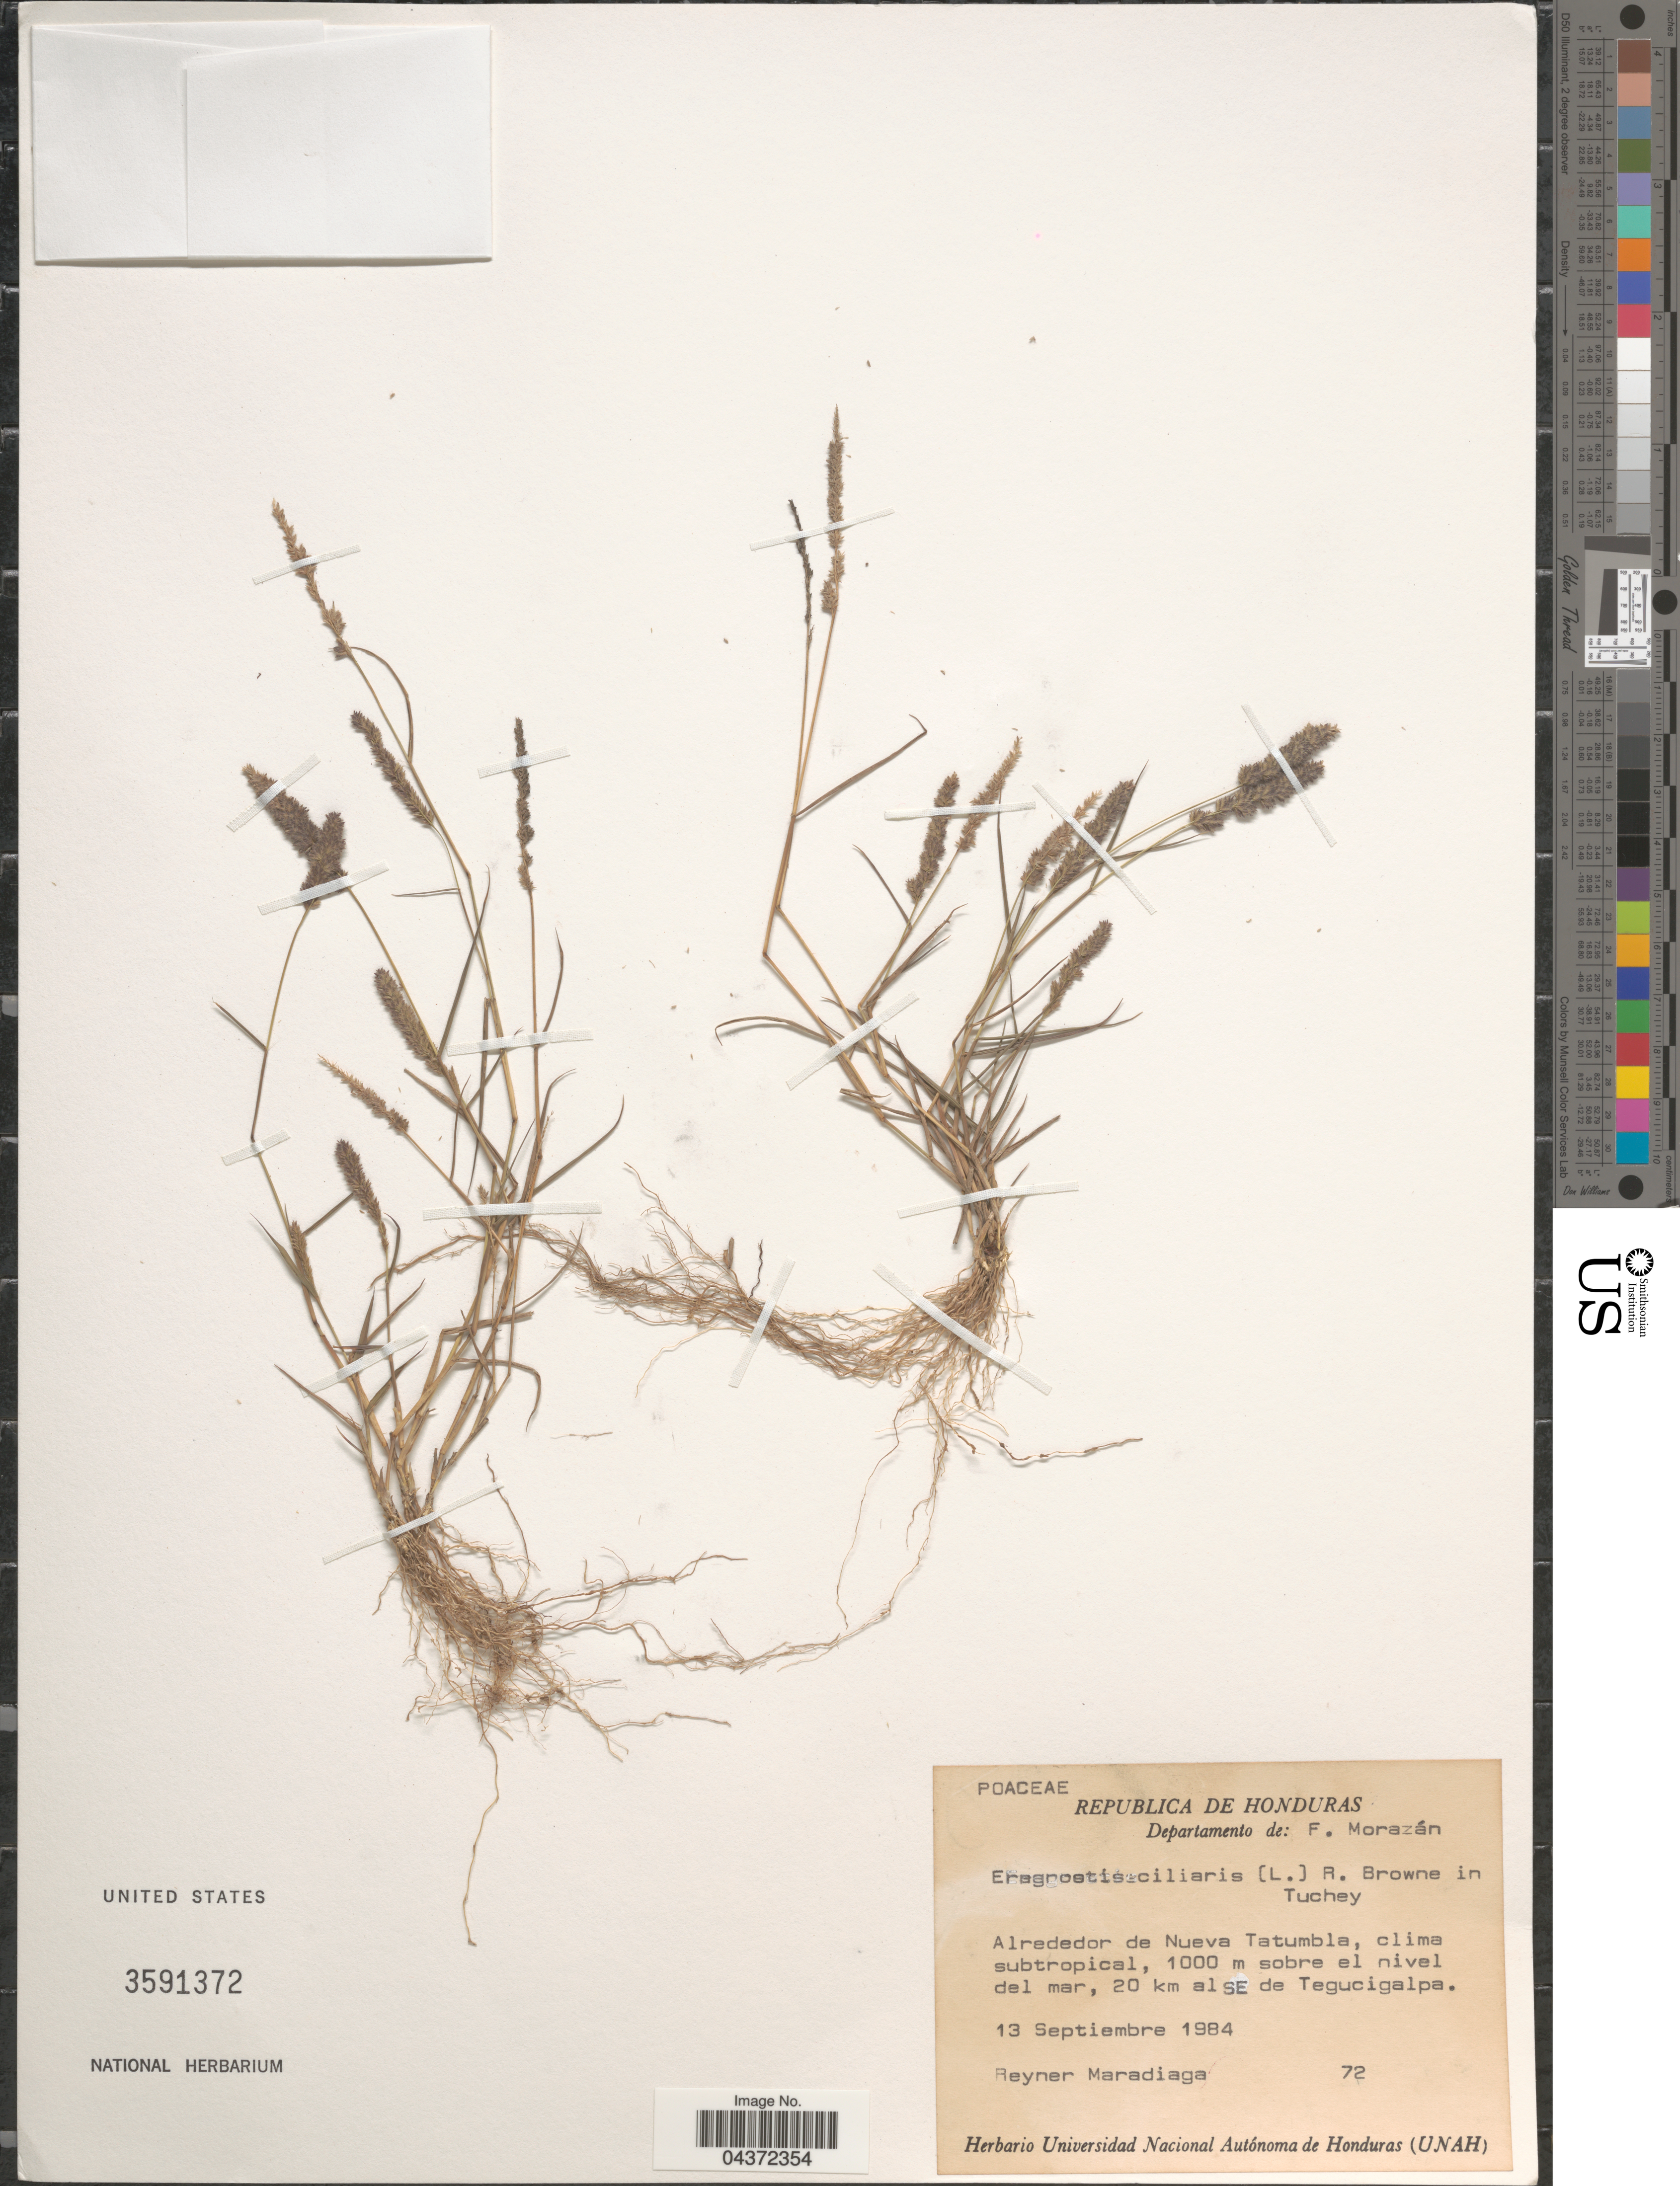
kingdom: Plantae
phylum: Tracheophyta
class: Liliopsida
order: Poales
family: Poaceae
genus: Eragrostis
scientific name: Eragrostis ciliaris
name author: (L.) R. Br.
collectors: R. Maradiaga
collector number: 72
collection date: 1984-09-13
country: Honduras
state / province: Fco. Morazán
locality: Departamento de: F. Morazán. Alrededor de Nueva Tatumbla, clima subtropical, 20 km al SE de Tegucigalpa.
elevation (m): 1000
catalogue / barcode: US 3591372